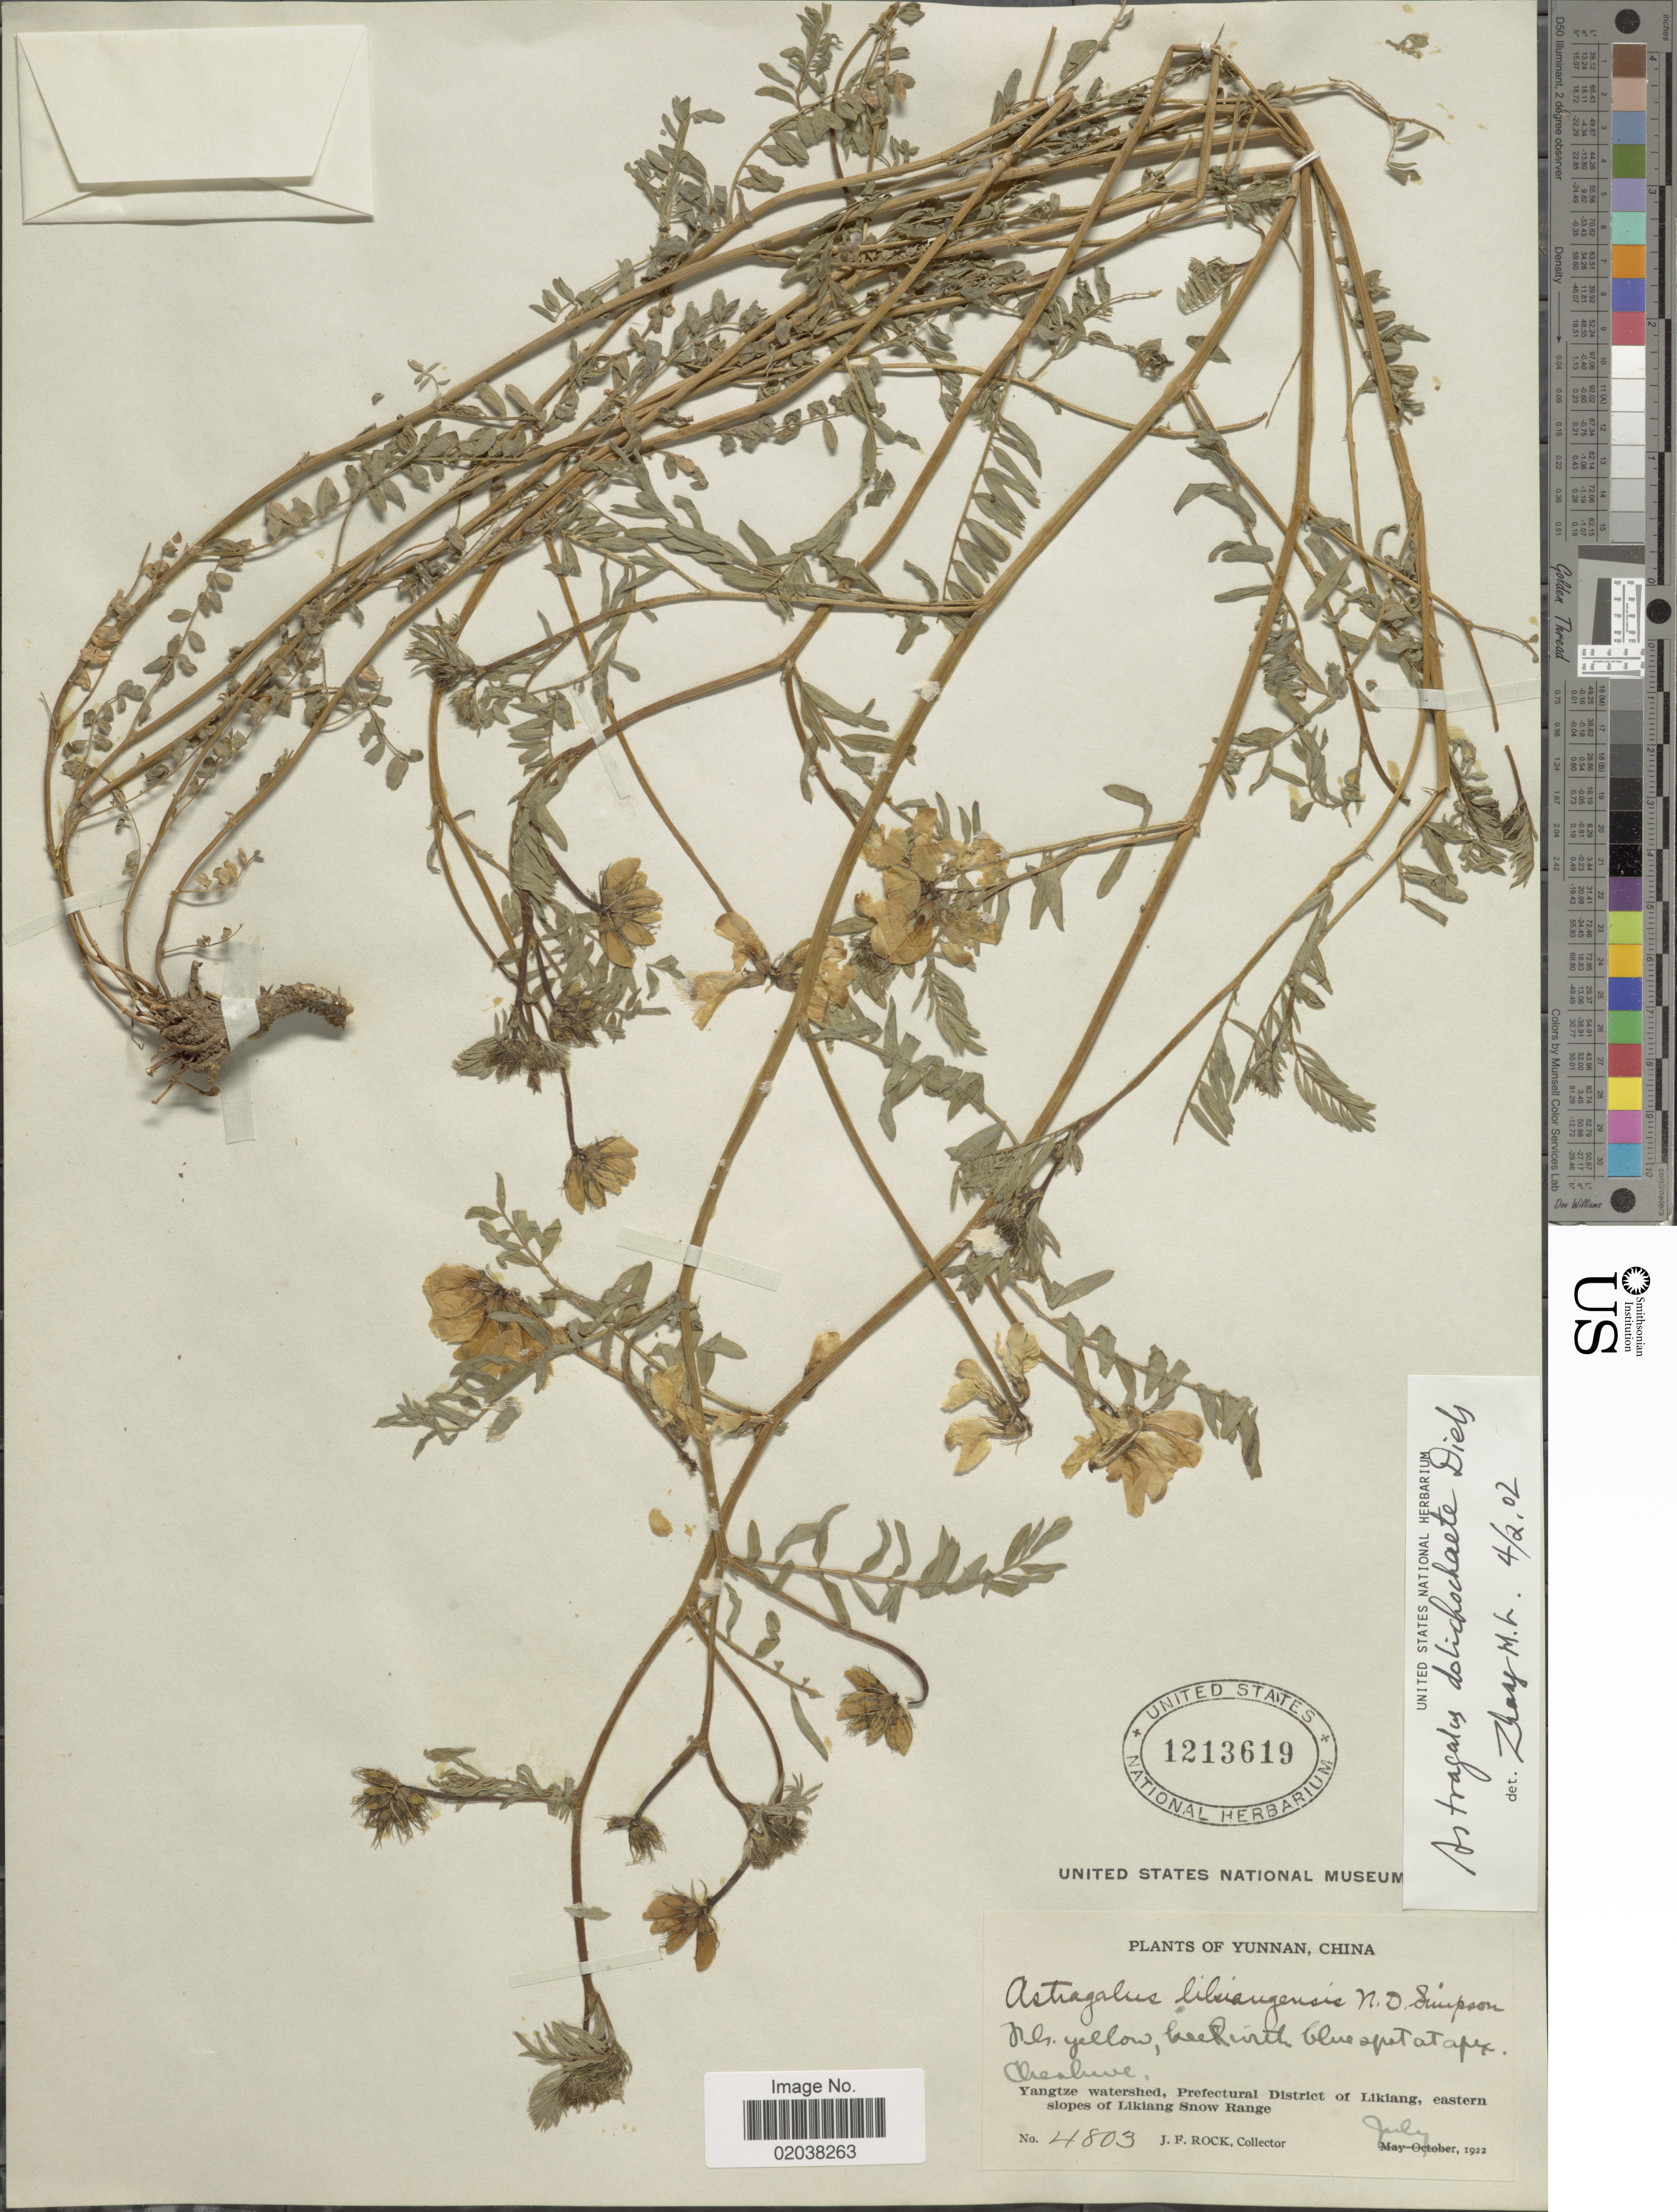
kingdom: Plantae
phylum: Tracheophyta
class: Magnoliopsida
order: Fabales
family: Fabaceae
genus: Astragalus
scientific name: Astragalus likiangensis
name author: N.D. Simpson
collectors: J. Rock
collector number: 4803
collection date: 1922-07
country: China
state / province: Yunnan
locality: Cheslive, Yangtze watershed, Prefectural District of Likiang, eastern slopes of Likiang Snow Range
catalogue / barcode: US 1213619